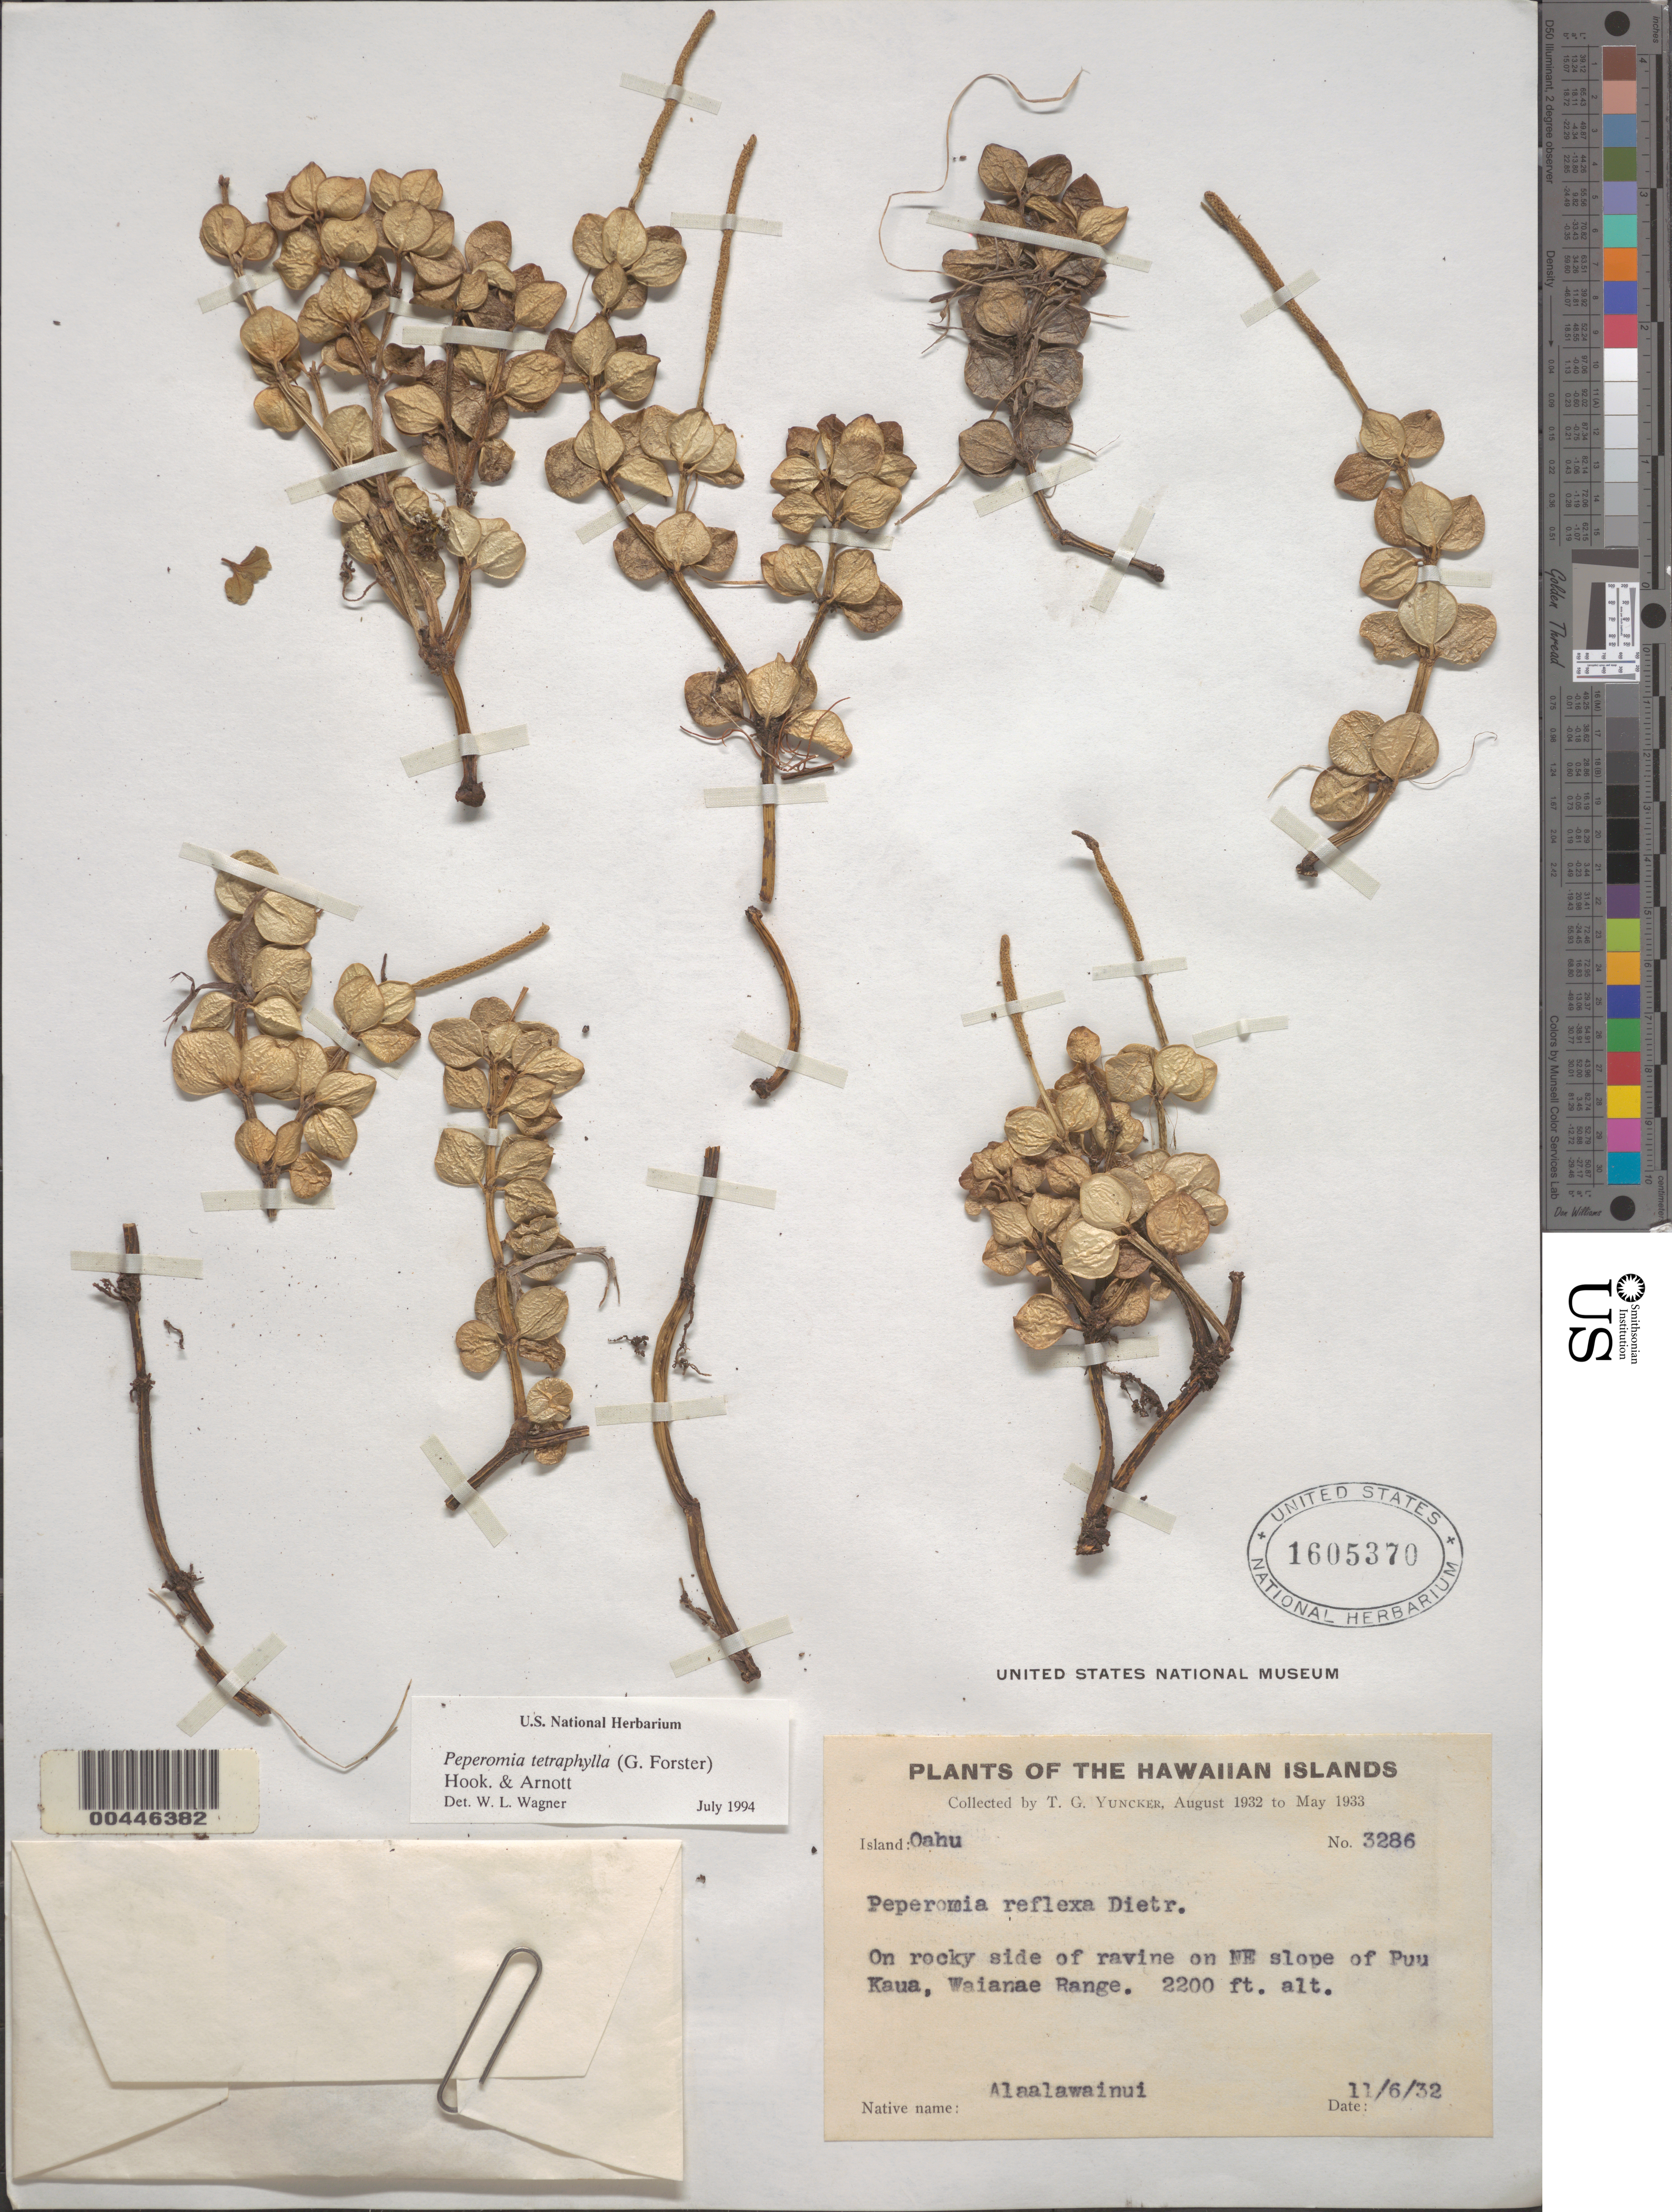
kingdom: Plantae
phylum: Tracheophyta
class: Magnoliopsida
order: Piperales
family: Piperaceae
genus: Peperomia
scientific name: Peperomia trichopus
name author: Trel. in J.F. Macbr.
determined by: Wagner, W. L., (BOT), Smithsonian Institution - National Museum of Natural History (UNITED STATES)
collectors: T. G. Yuncker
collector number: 3286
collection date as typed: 6 Nov 1932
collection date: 1932-11-06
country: United States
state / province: Hawaii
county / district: Honolulu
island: Oahu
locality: On NE slope of Puu Kaua, Waianae Range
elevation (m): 671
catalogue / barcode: US 1605370